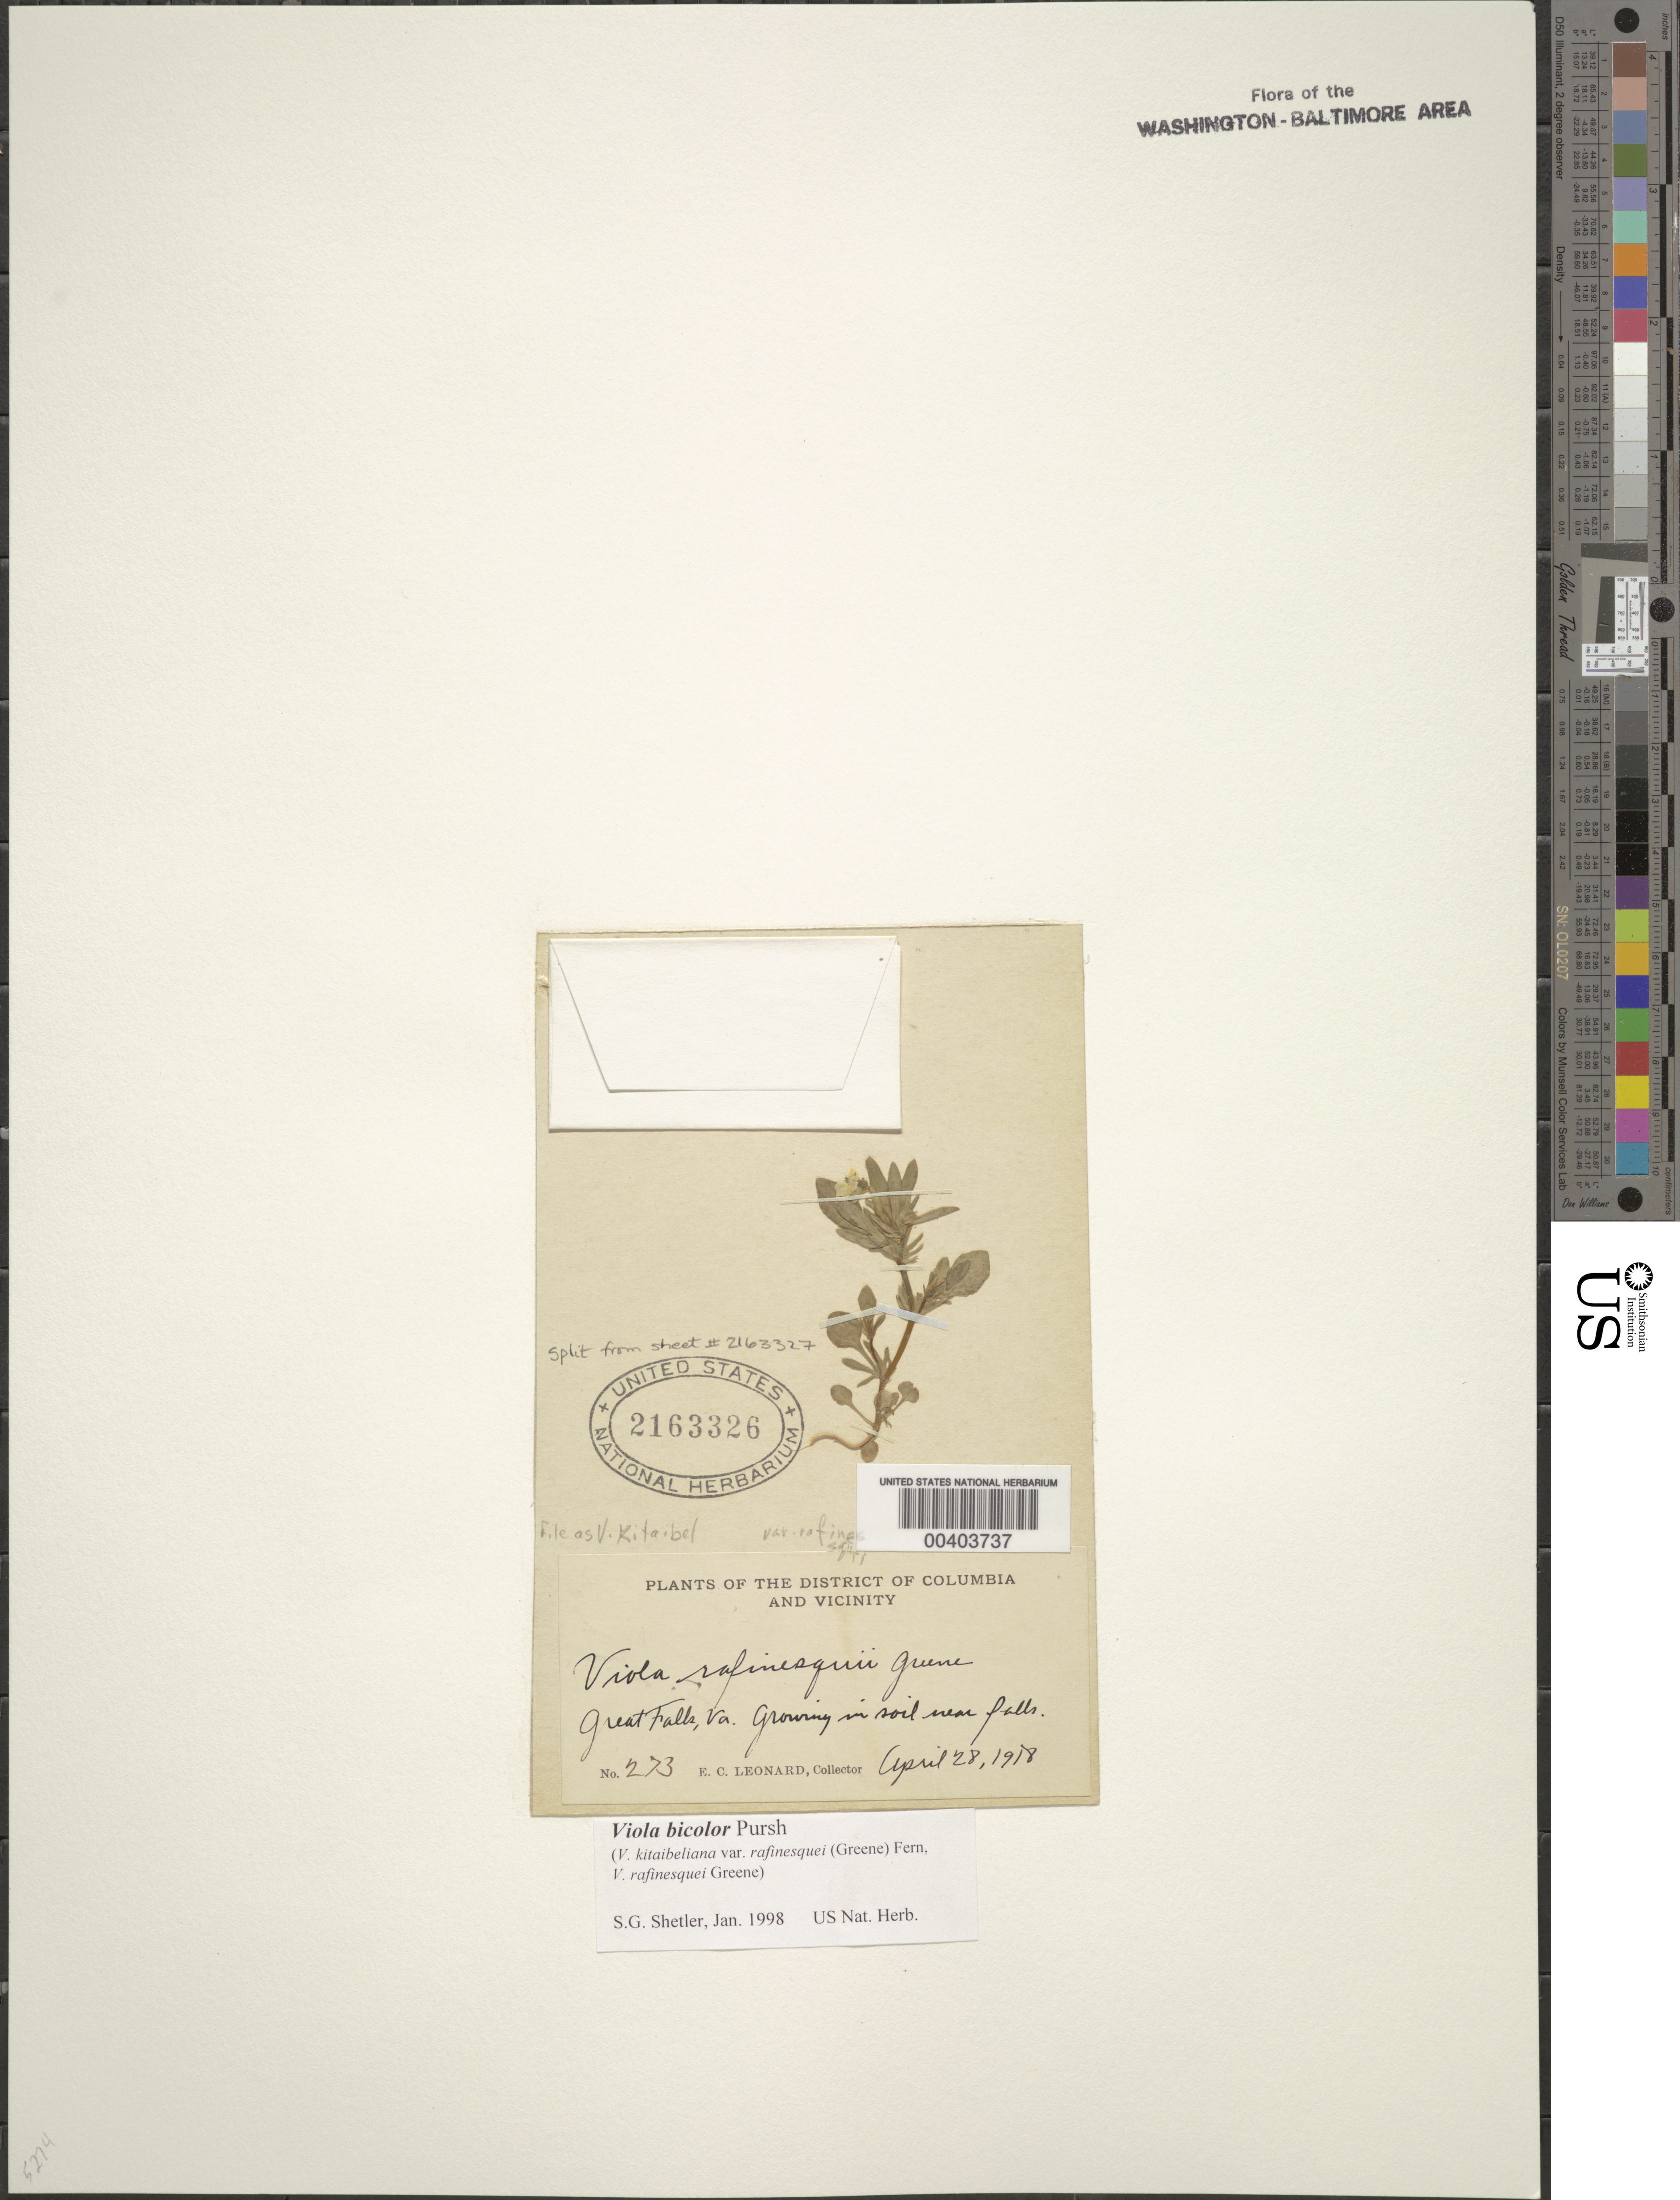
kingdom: Plantae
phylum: Tracheophyta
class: Magnoliopsida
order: Malpighiales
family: Violaceae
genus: Viola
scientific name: Viola bicolor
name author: Pursh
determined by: Shetler, Stanwyn G., (US), NMNH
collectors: E. C. Leonard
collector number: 273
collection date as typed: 28 Apr 1918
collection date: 1918-04-28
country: United States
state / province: Virginia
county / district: Fairfax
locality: Great Falls C. and O. Canal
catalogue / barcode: US 2163326